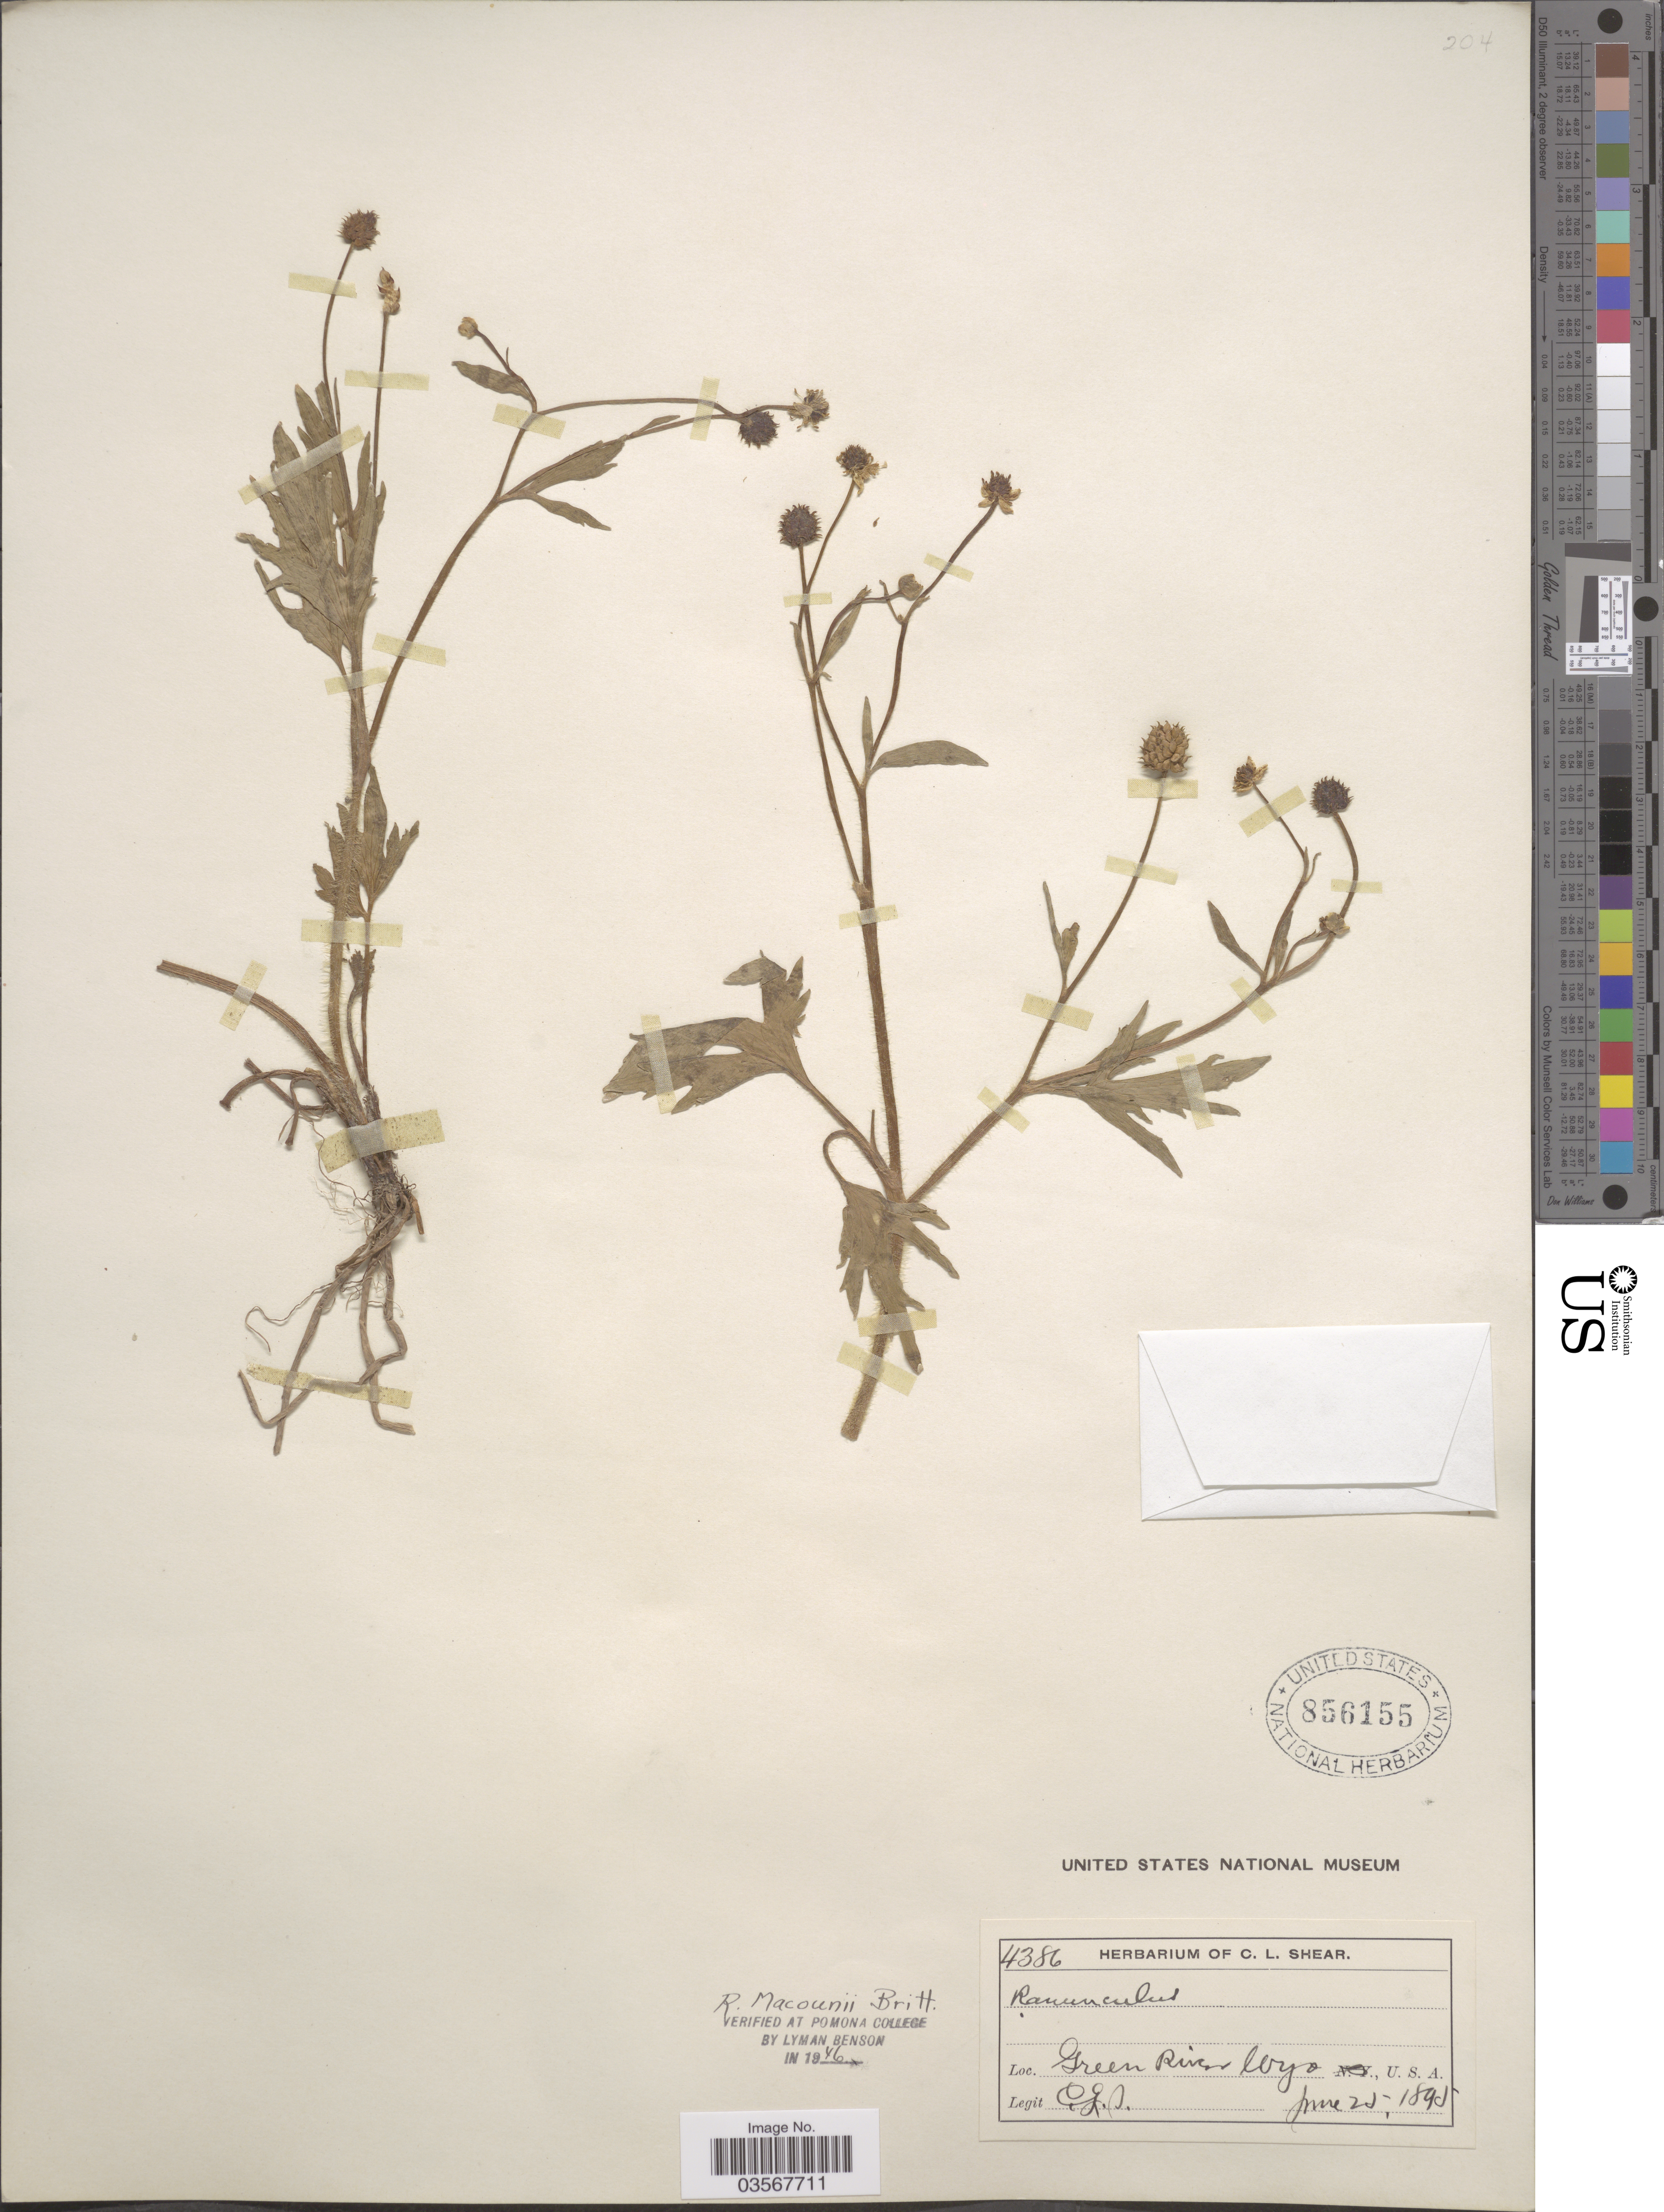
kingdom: Plantae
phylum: Tracheophyta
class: Magnoliopsida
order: Ranunculales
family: Ranunculaceae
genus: Ranunculus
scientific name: Ranunculus macounii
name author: Britton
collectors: C. L. Shear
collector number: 4386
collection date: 1895-06-25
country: United States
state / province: Wyoming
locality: Green River. U.S.A.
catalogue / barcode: US 856155